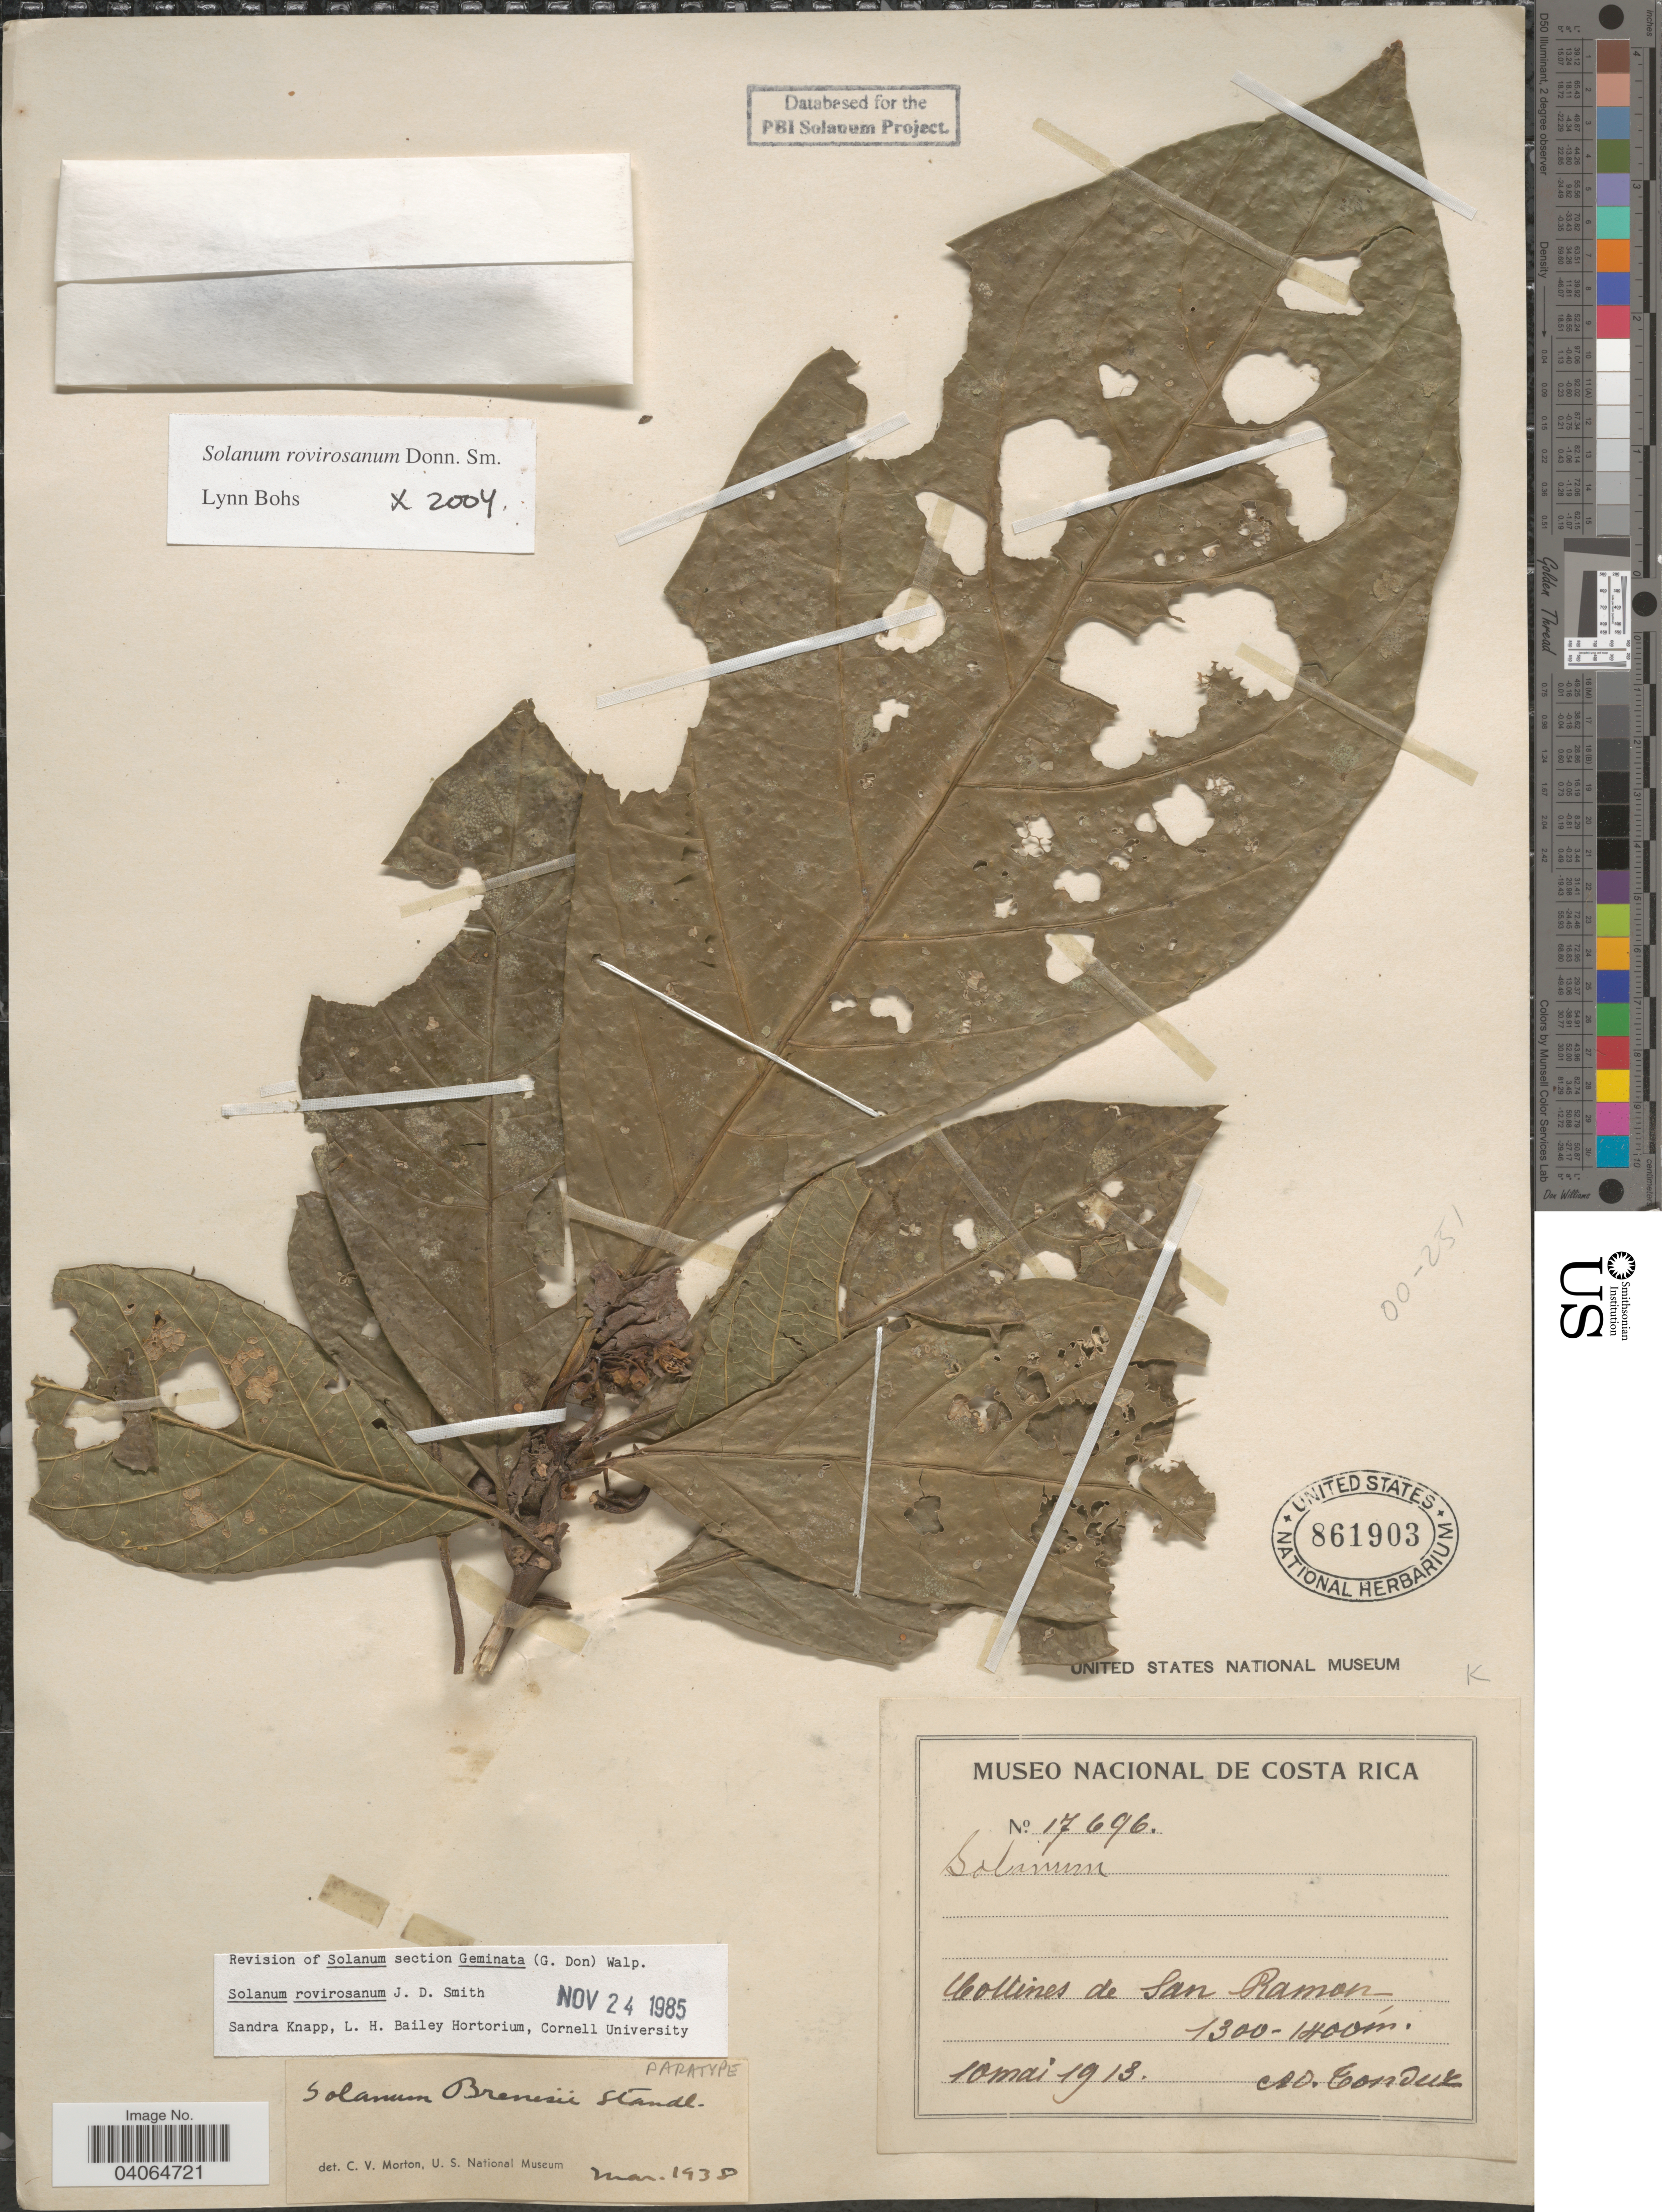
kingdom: Plantae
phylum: Tracheophyta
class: Magnoliopsida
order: Solanales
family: Solanaceae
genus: Solanum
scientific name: Solanum rovirosanum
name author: Donn. Sm.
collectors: A. Tonduz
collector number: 17696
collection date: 1913-05-10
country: Costa Rica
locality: Collines de San Ramon.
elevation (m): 1300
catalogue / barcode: US 861903